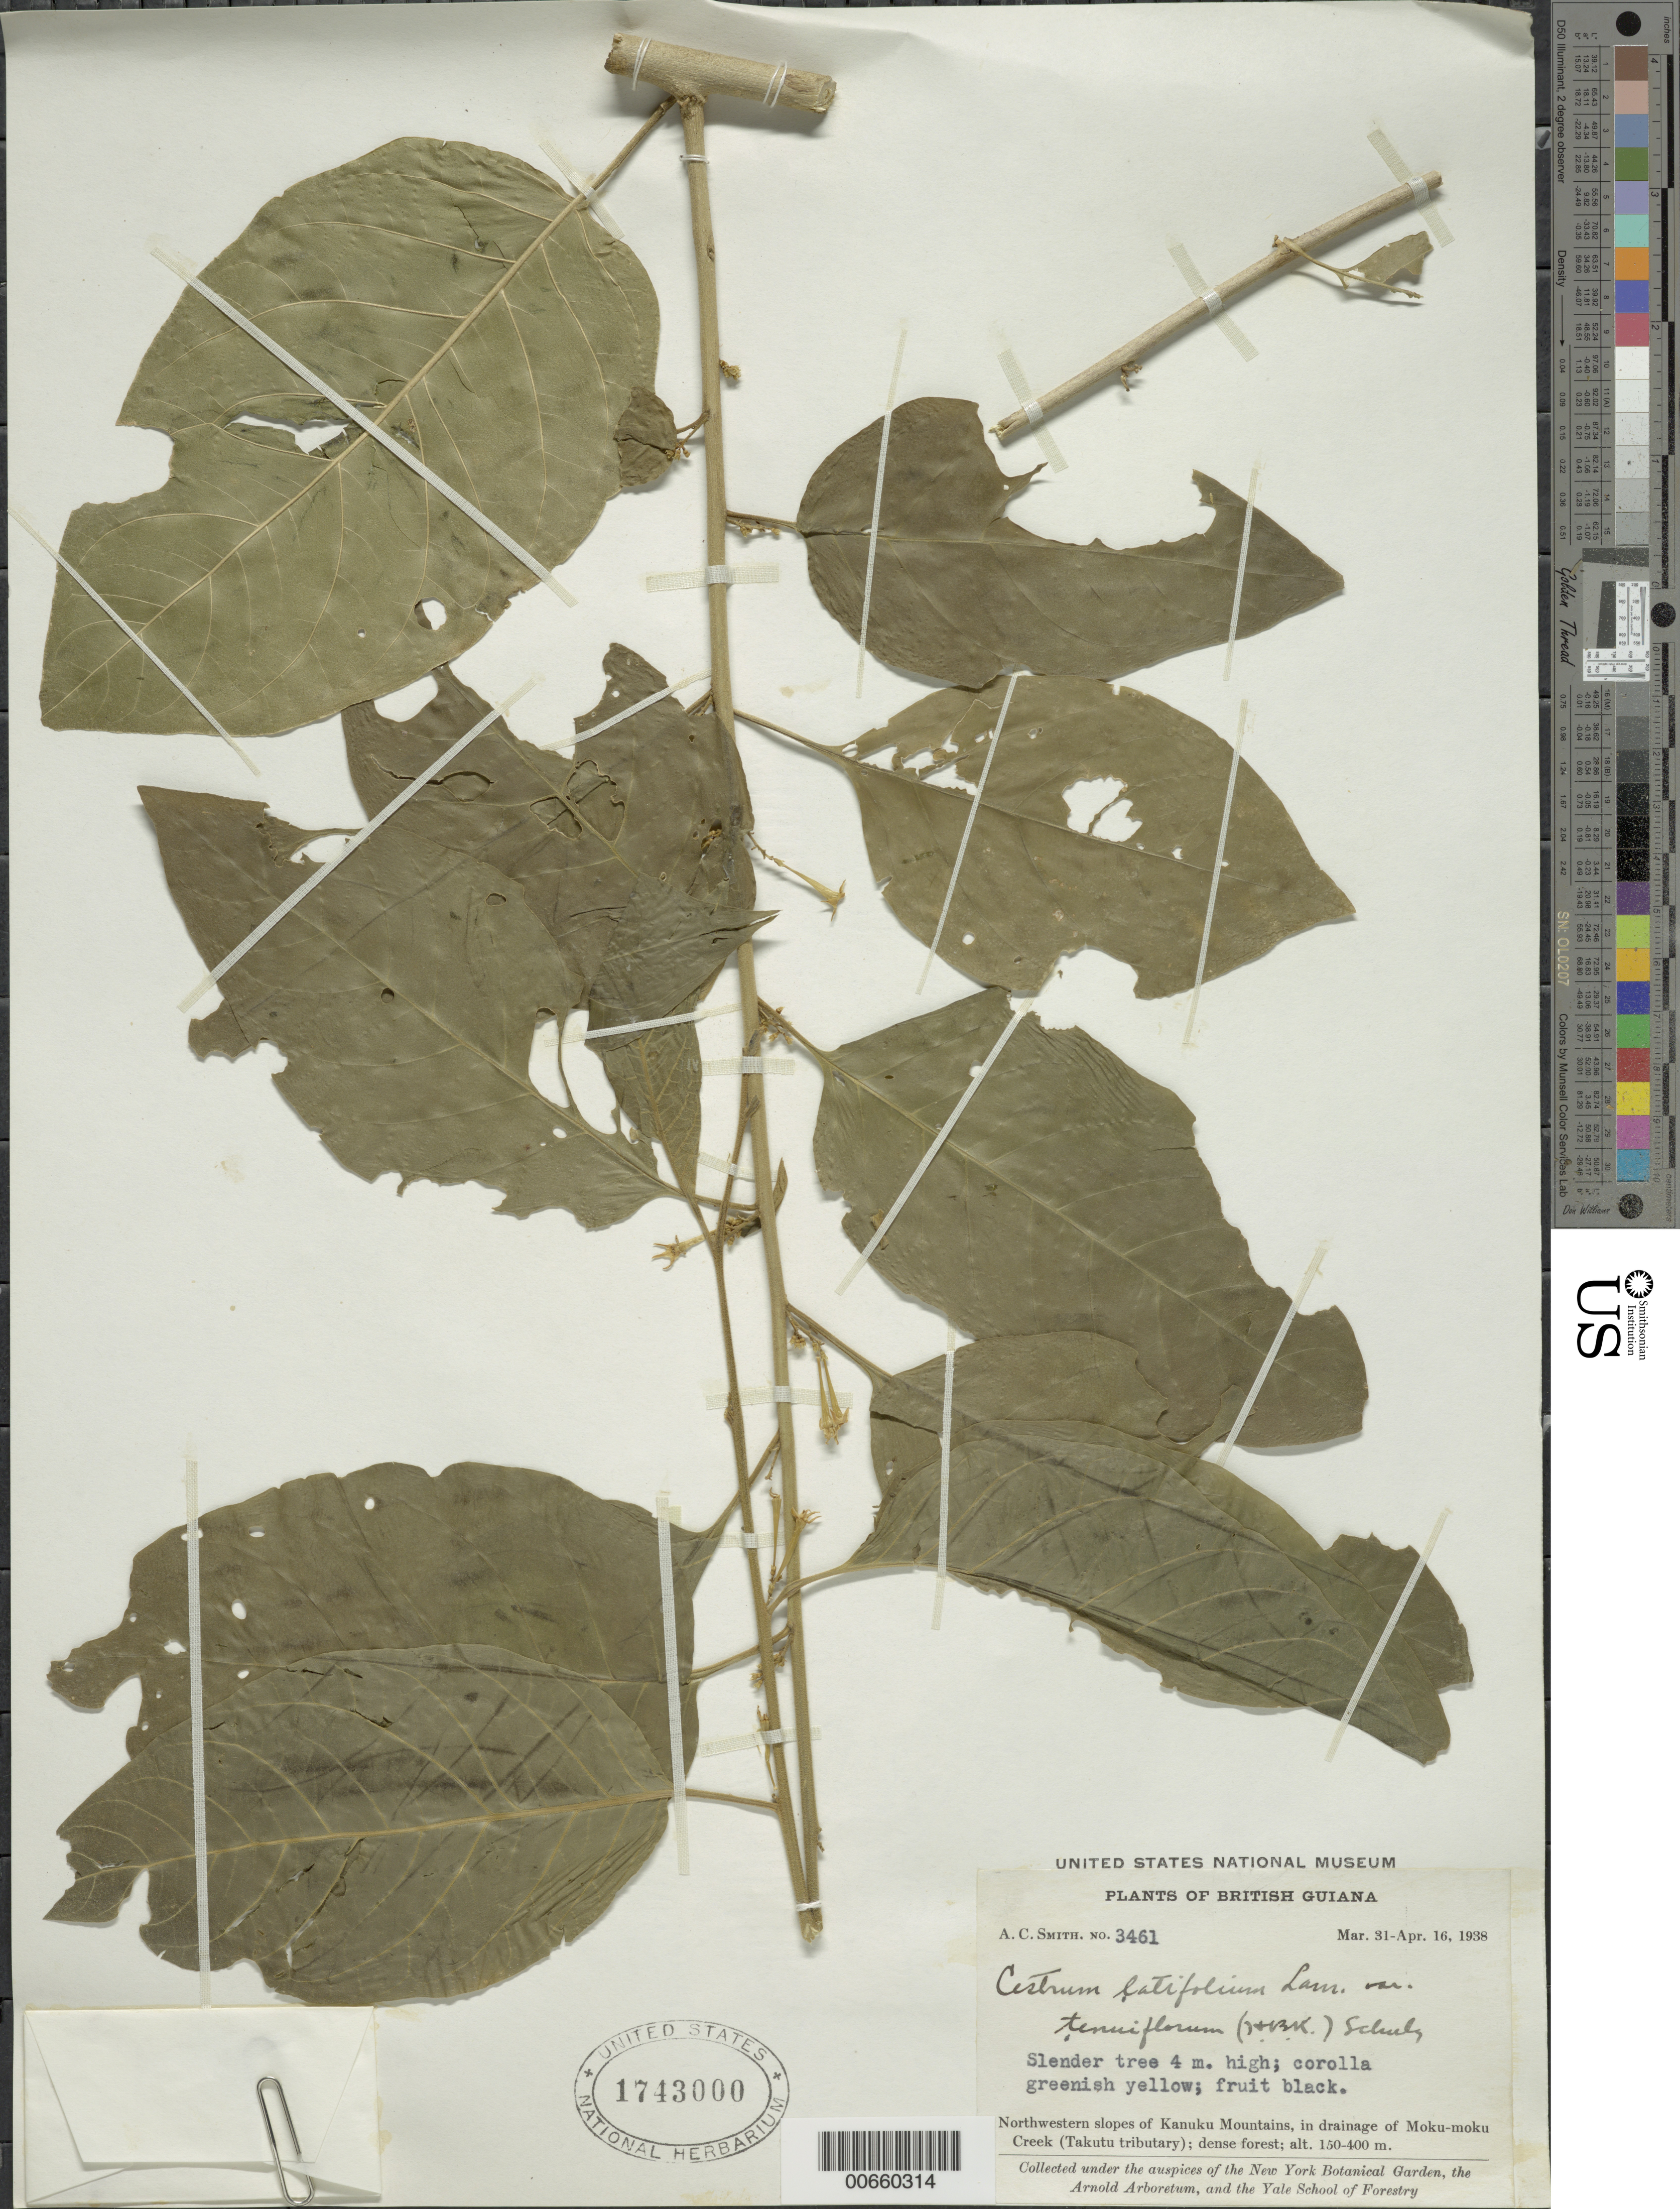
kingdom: Plantae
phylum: Tracheophyta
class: Magnoliopsida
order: Solanales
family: Solanaceae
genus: Cestrum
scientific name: Cestrum latifolium var. tenuiflorum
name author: (Kunth) O.E. Schulz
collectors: A. C. Smith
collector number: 3461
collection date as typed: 31-Mar-38 to 16-Apr-38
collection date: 1938-03-31/1938-04-16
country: Guyana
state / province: U. Takutu-U. Essequibo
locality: Kanuku Mts., NW slopes, in drainage of Moku-moku Creek (Takutu tributary)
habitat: Dense forest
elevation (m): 150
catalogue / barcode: US 1743000